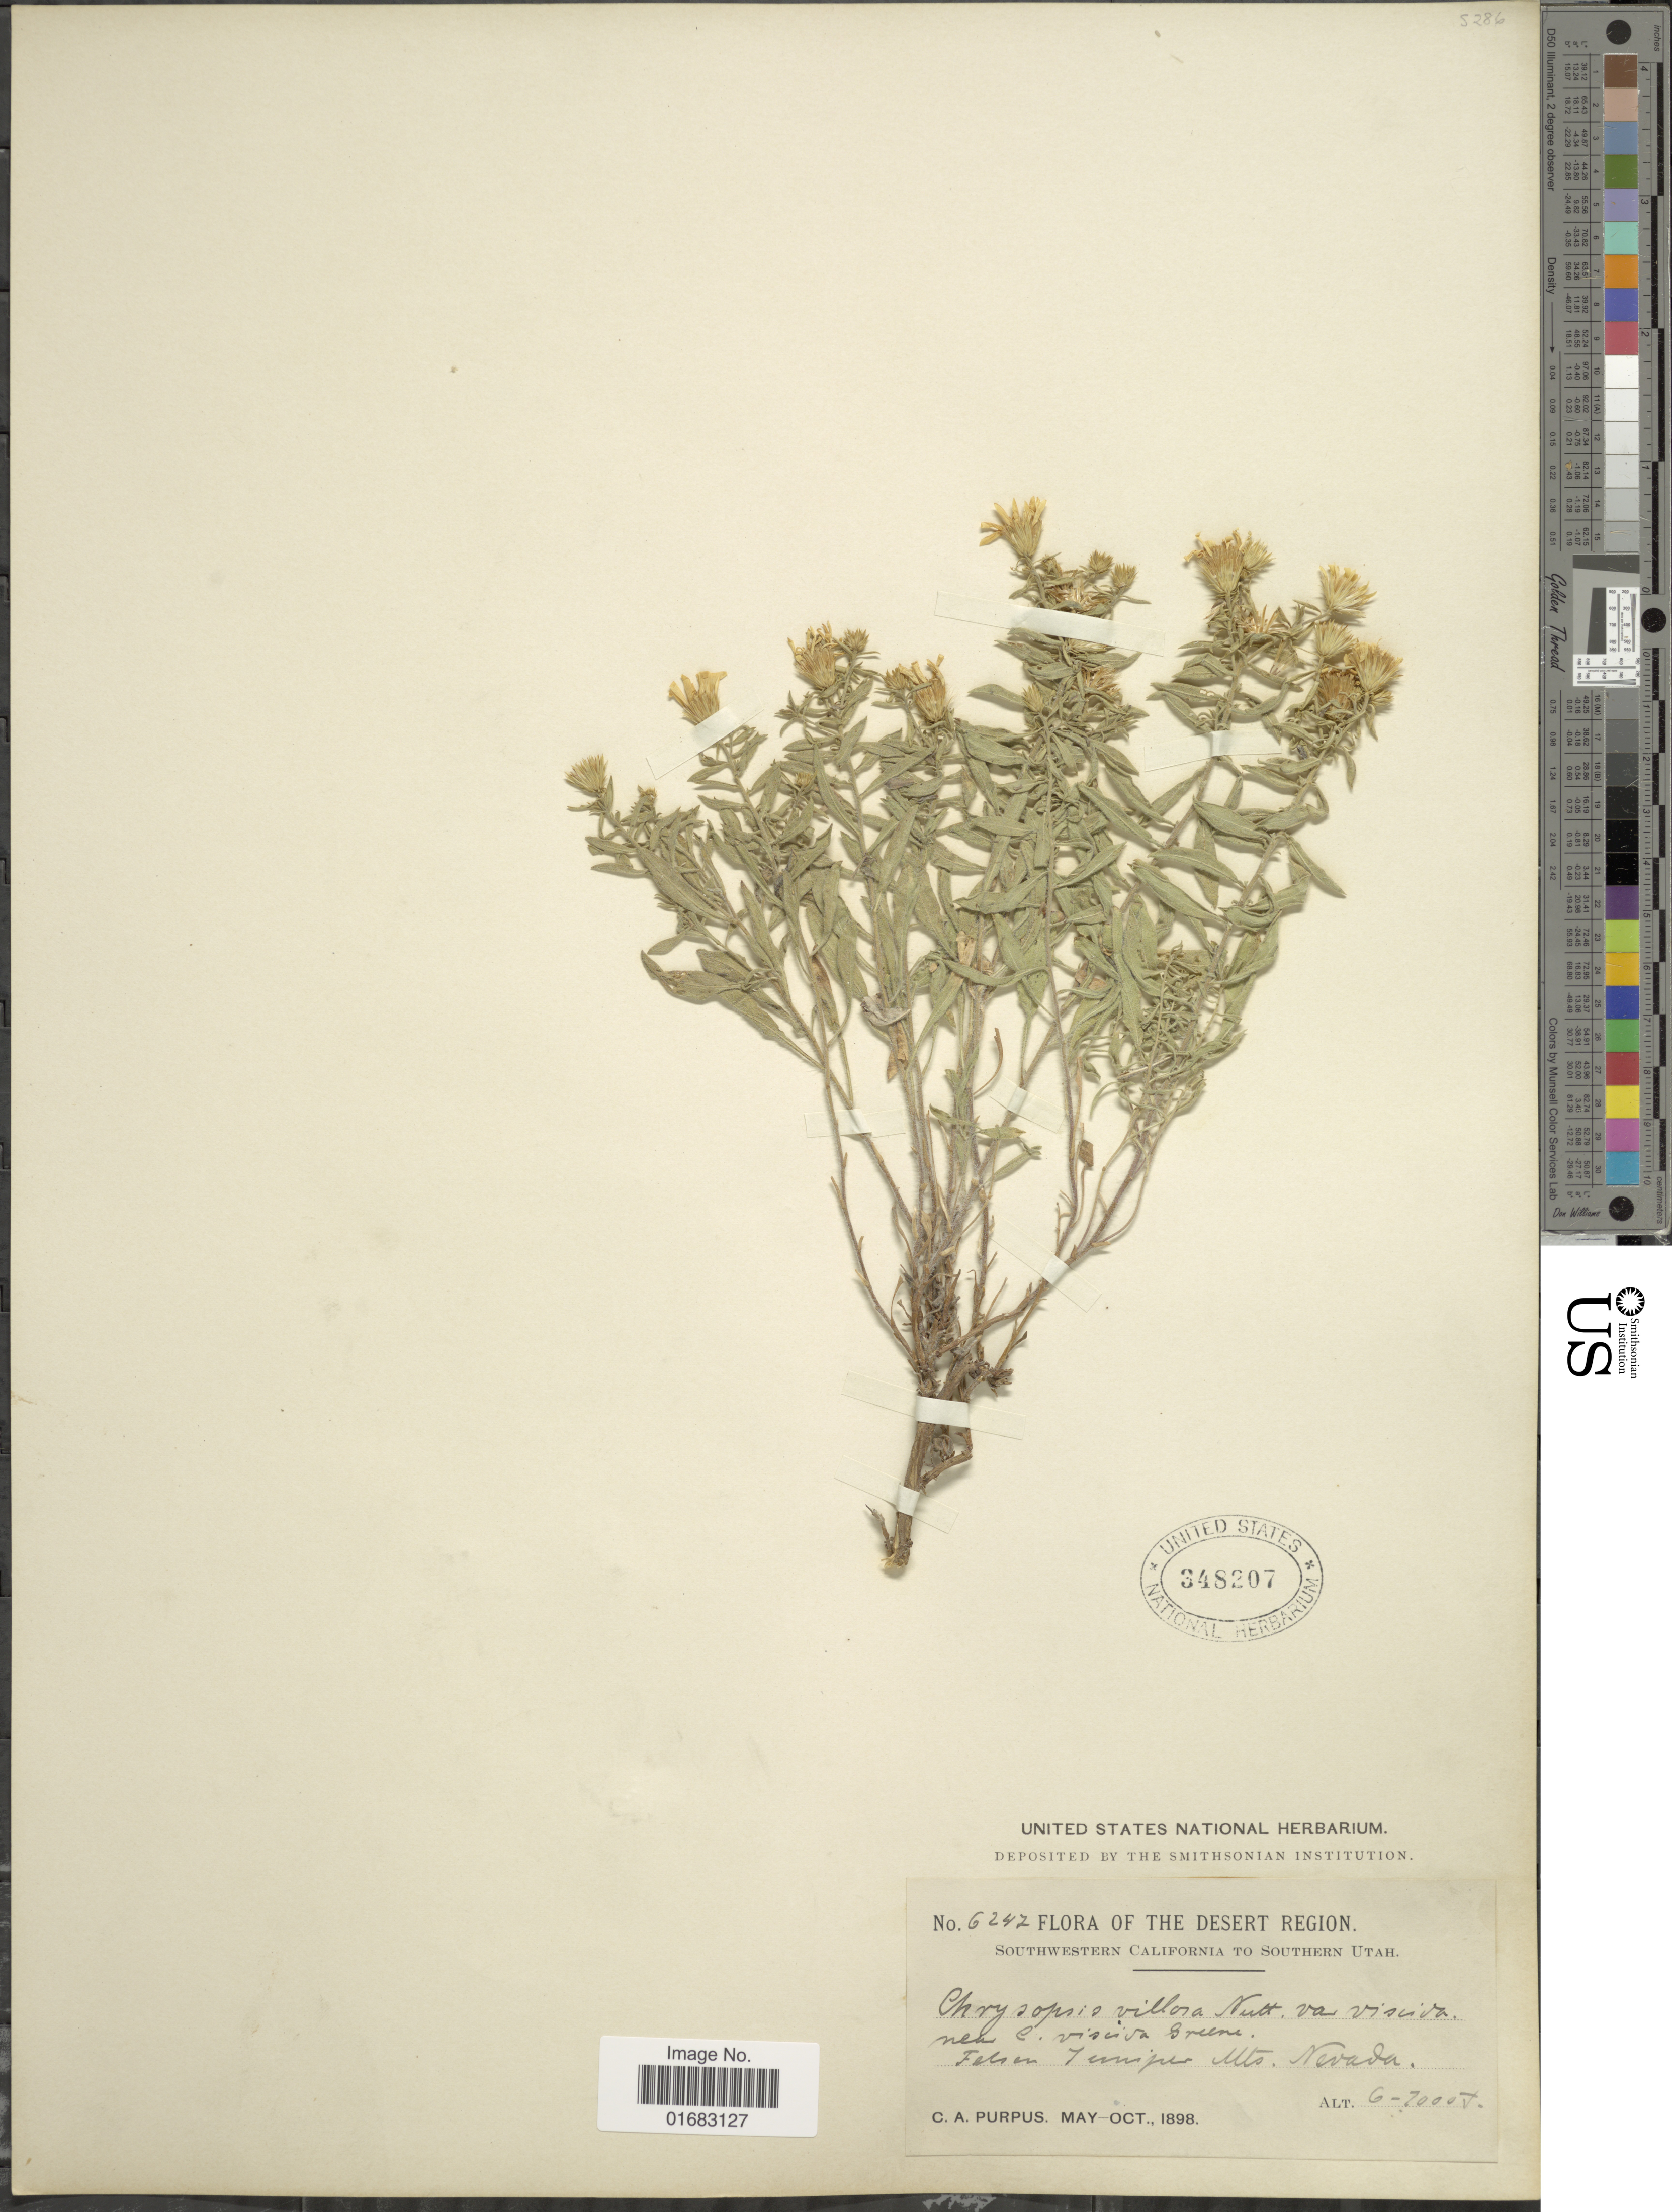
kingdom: Plantae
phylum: Tracheophyta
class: Magnoliopsida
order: Asterales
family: Asteraceae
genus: Heterotheca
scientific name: Heterotheca viscida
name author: (A. Gray) V.L. Harms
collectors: C. A. Purpus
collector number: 6247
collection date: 1898-05/1898-10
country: United States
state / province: Nevada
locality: The Desert Region. Felson Tunipe Mts. Nevada.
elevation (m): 1829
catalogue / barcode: US 348207